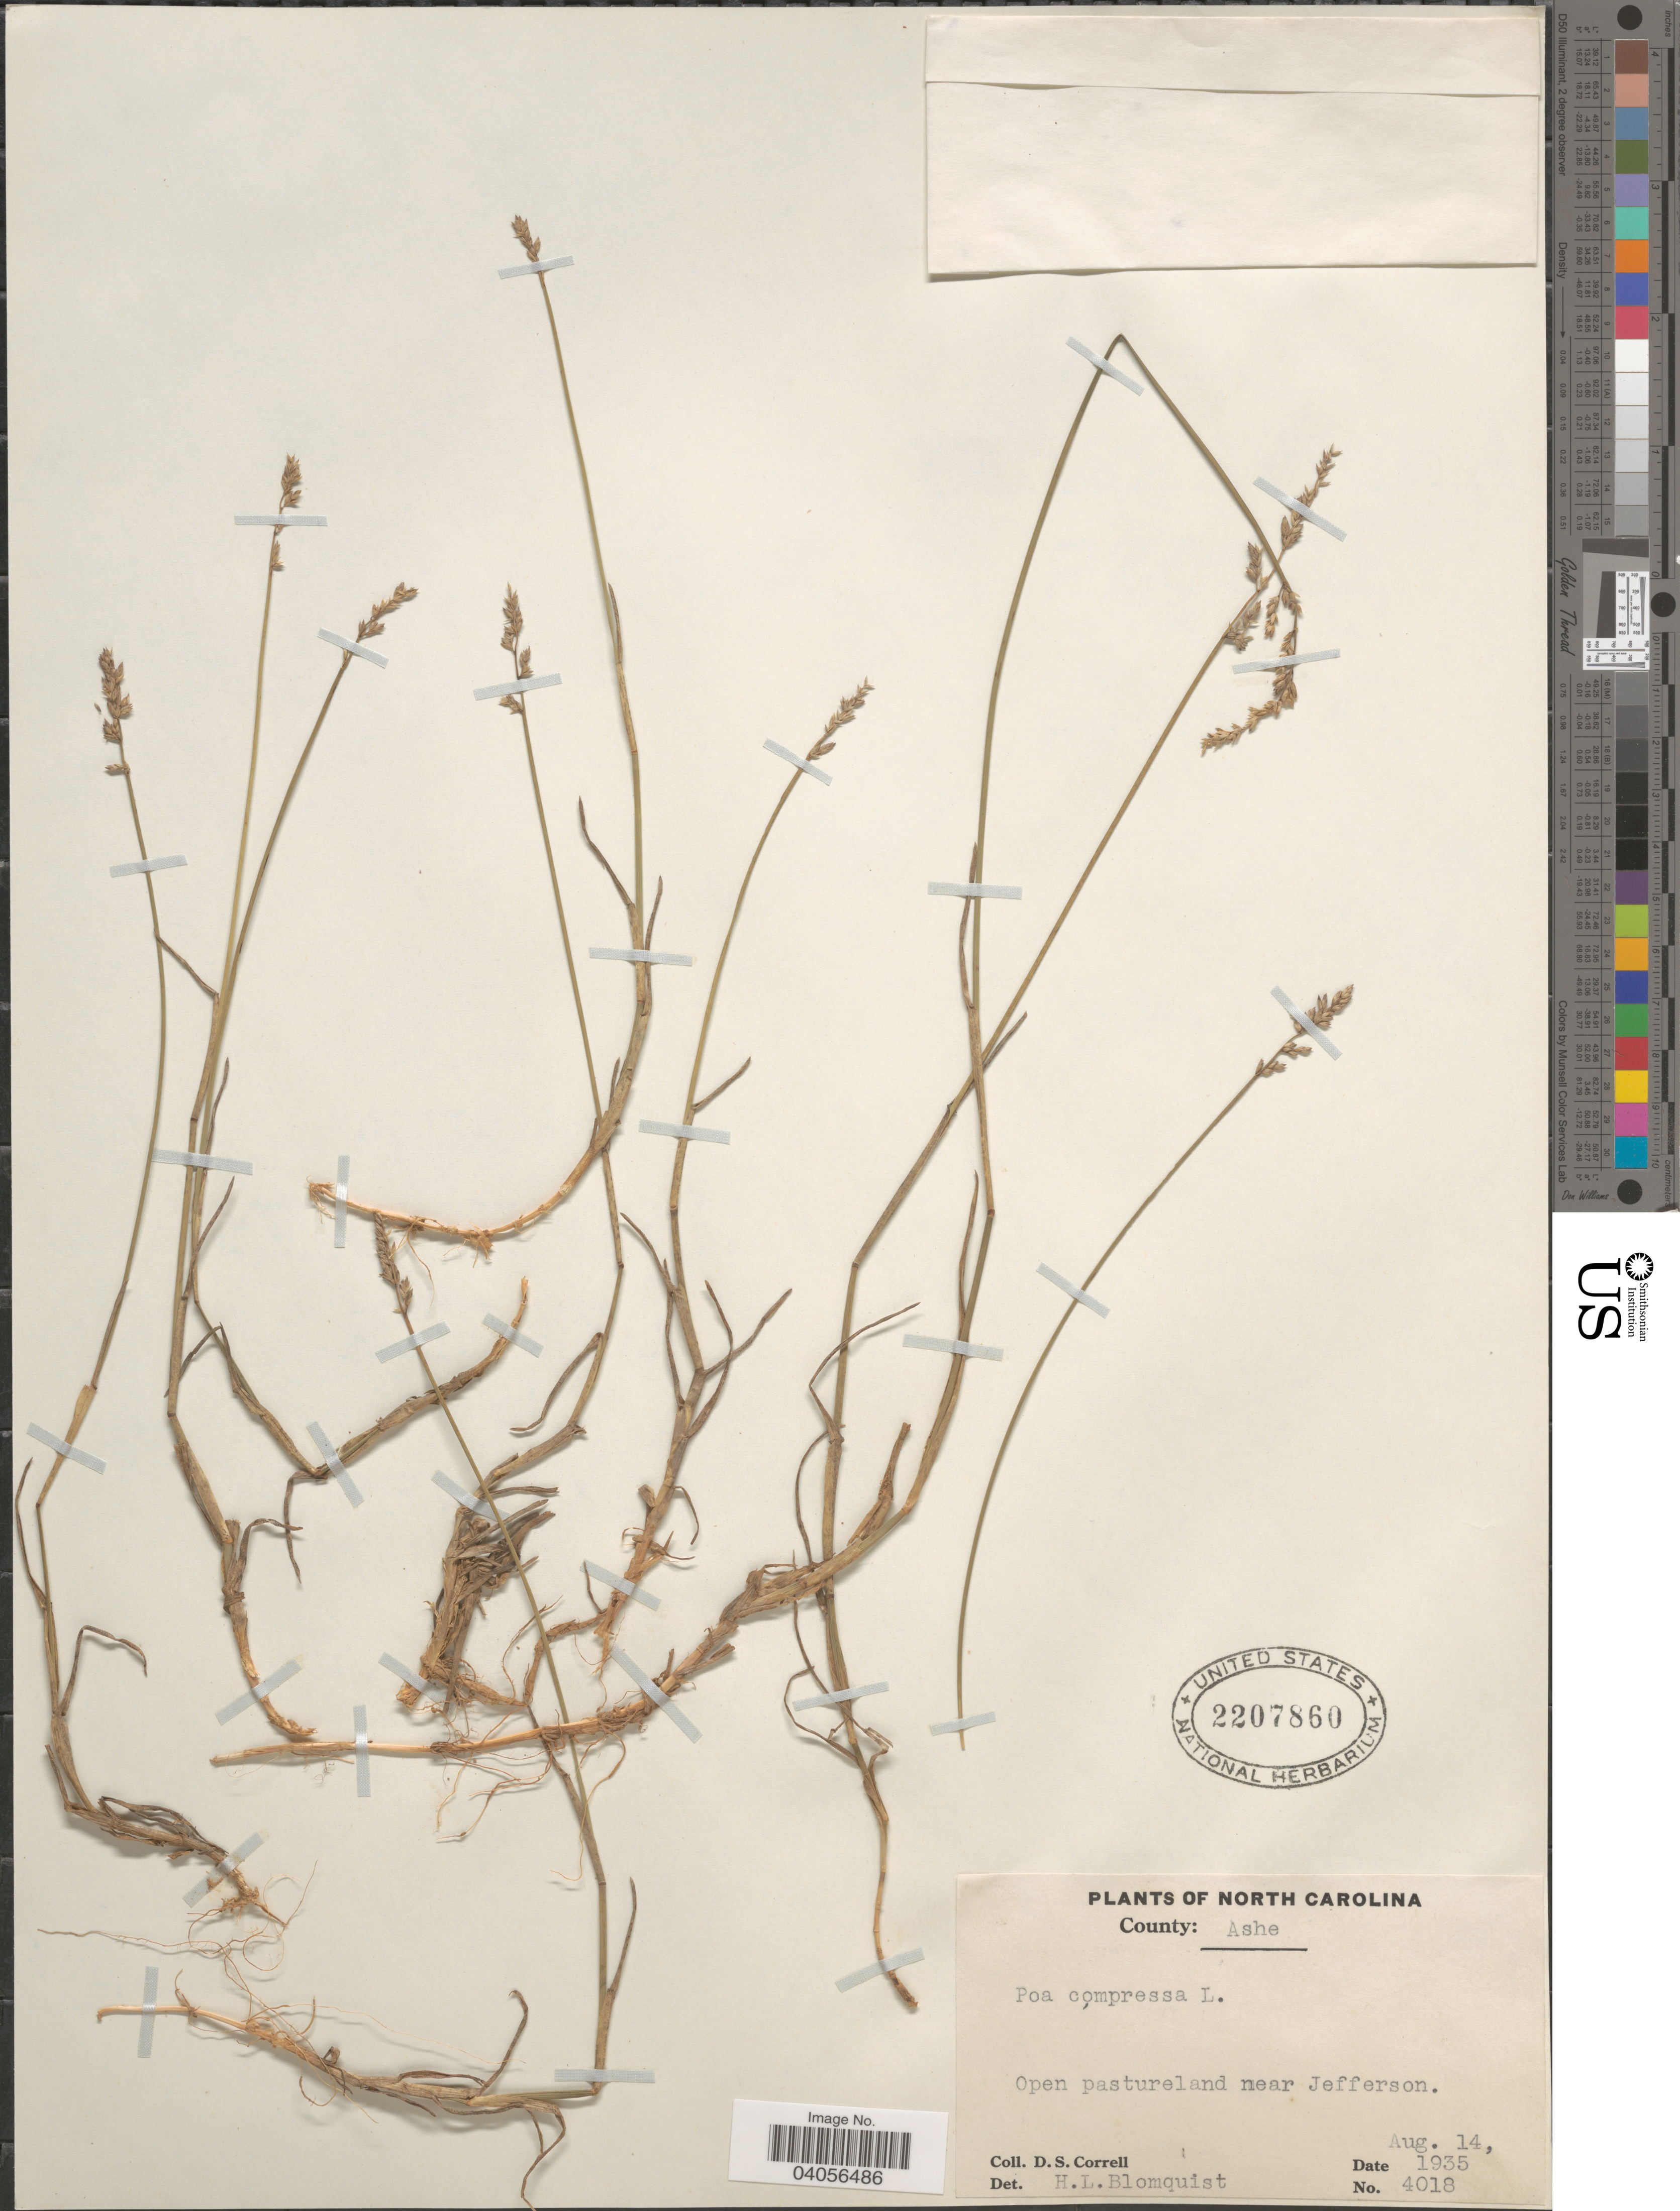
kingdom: Plantae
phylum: Tracheophyta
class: Liliopsida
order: Poales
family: Poaceae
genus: Poa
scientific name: Poa compressa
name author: L.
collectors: D. S. Correll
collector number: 4018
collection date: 1935-08-14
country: United States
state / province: North Carolina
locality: County: Ashe. Near Jefferson.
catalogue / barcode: US 2207860